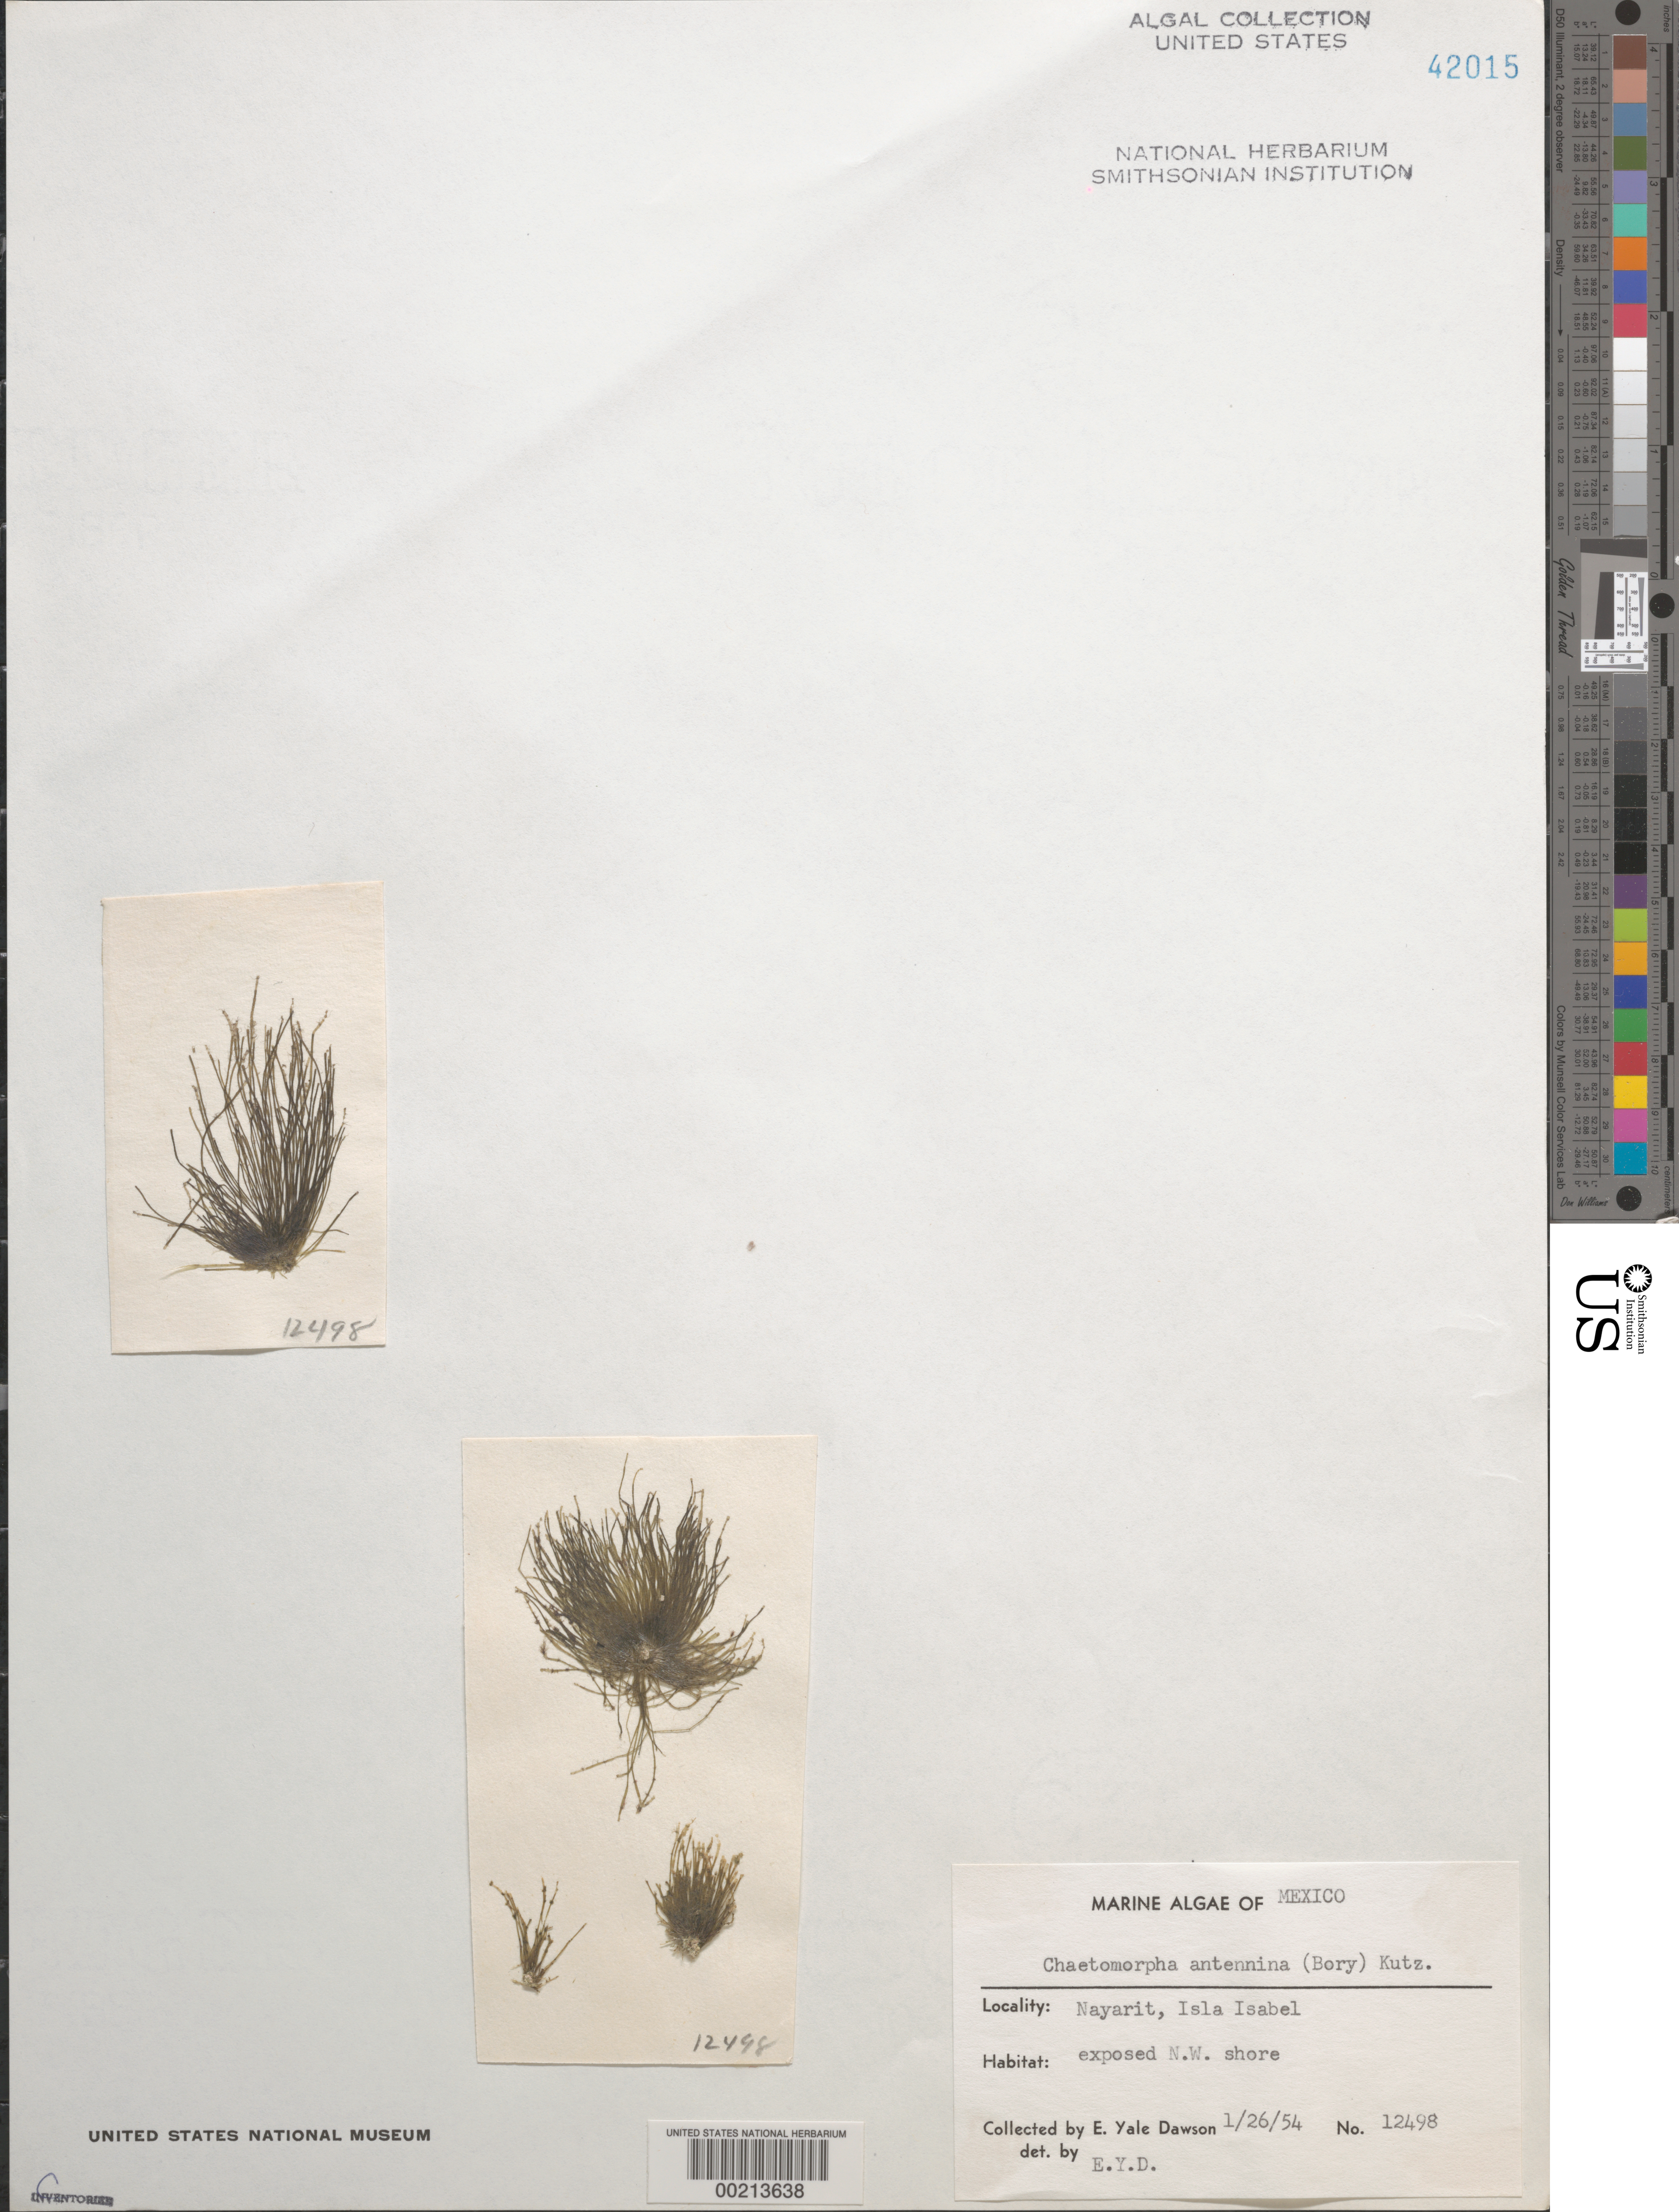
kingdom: Plantae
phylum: Chlorophyta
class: Ulvophyceae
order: Cladophorales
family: Cladophoraceae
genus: Chaetomorpha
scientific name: Chaetomorpha antennina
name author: (Bory) Kütz.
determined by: Dawson, E. Y.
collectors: E. Y. Dawson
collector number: EYD 12498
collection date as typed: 26 Jan 1954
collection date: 1954-01-26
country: Mexico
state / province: Nayarit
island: Isla Isabela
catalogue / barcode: US 42015